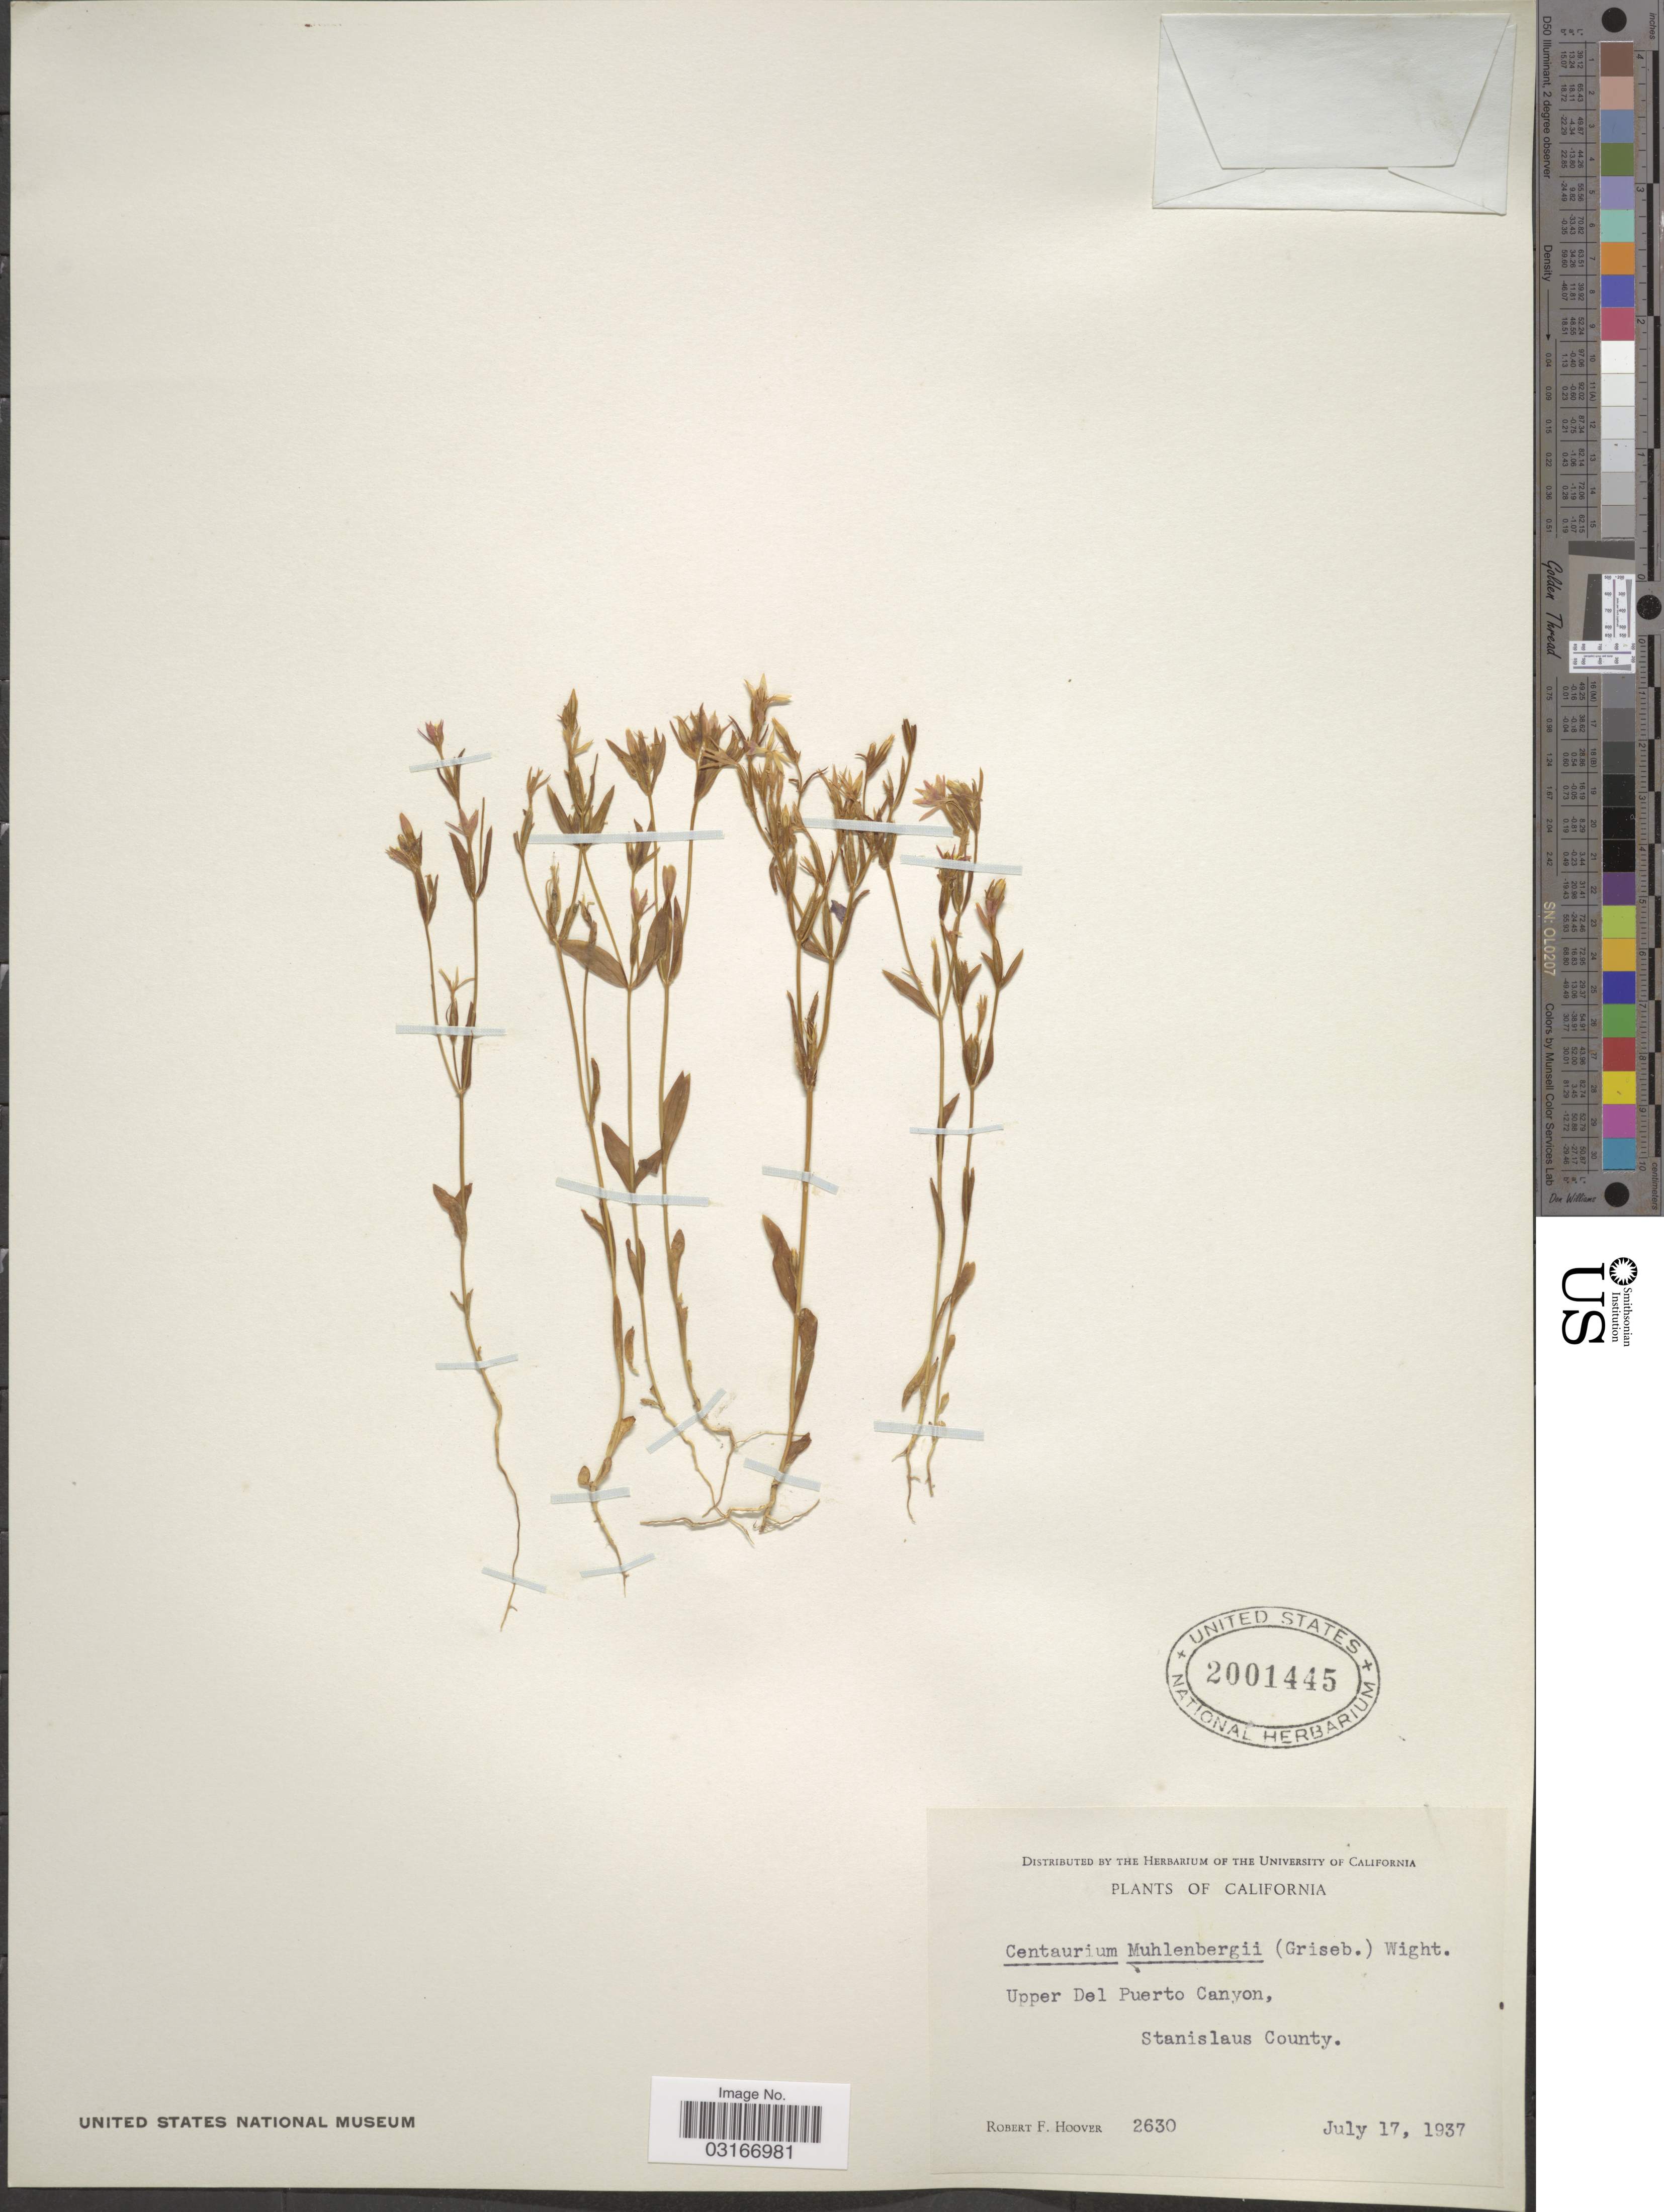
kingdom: Plantae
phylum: Tracheophyta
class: Magnoliopsida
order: Gentianales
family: Gentianaceae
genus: Centaurium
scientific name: Centaurium muehlenbergii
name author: (Griseb.) W. Wight ex Piper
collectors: R. F. Hoover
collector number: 2630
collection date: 1937-07-17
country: United States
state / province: California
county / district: Stanislaus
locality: Upper Del Puerto Canyon, Stanislaus County.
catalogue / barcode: US 2001445